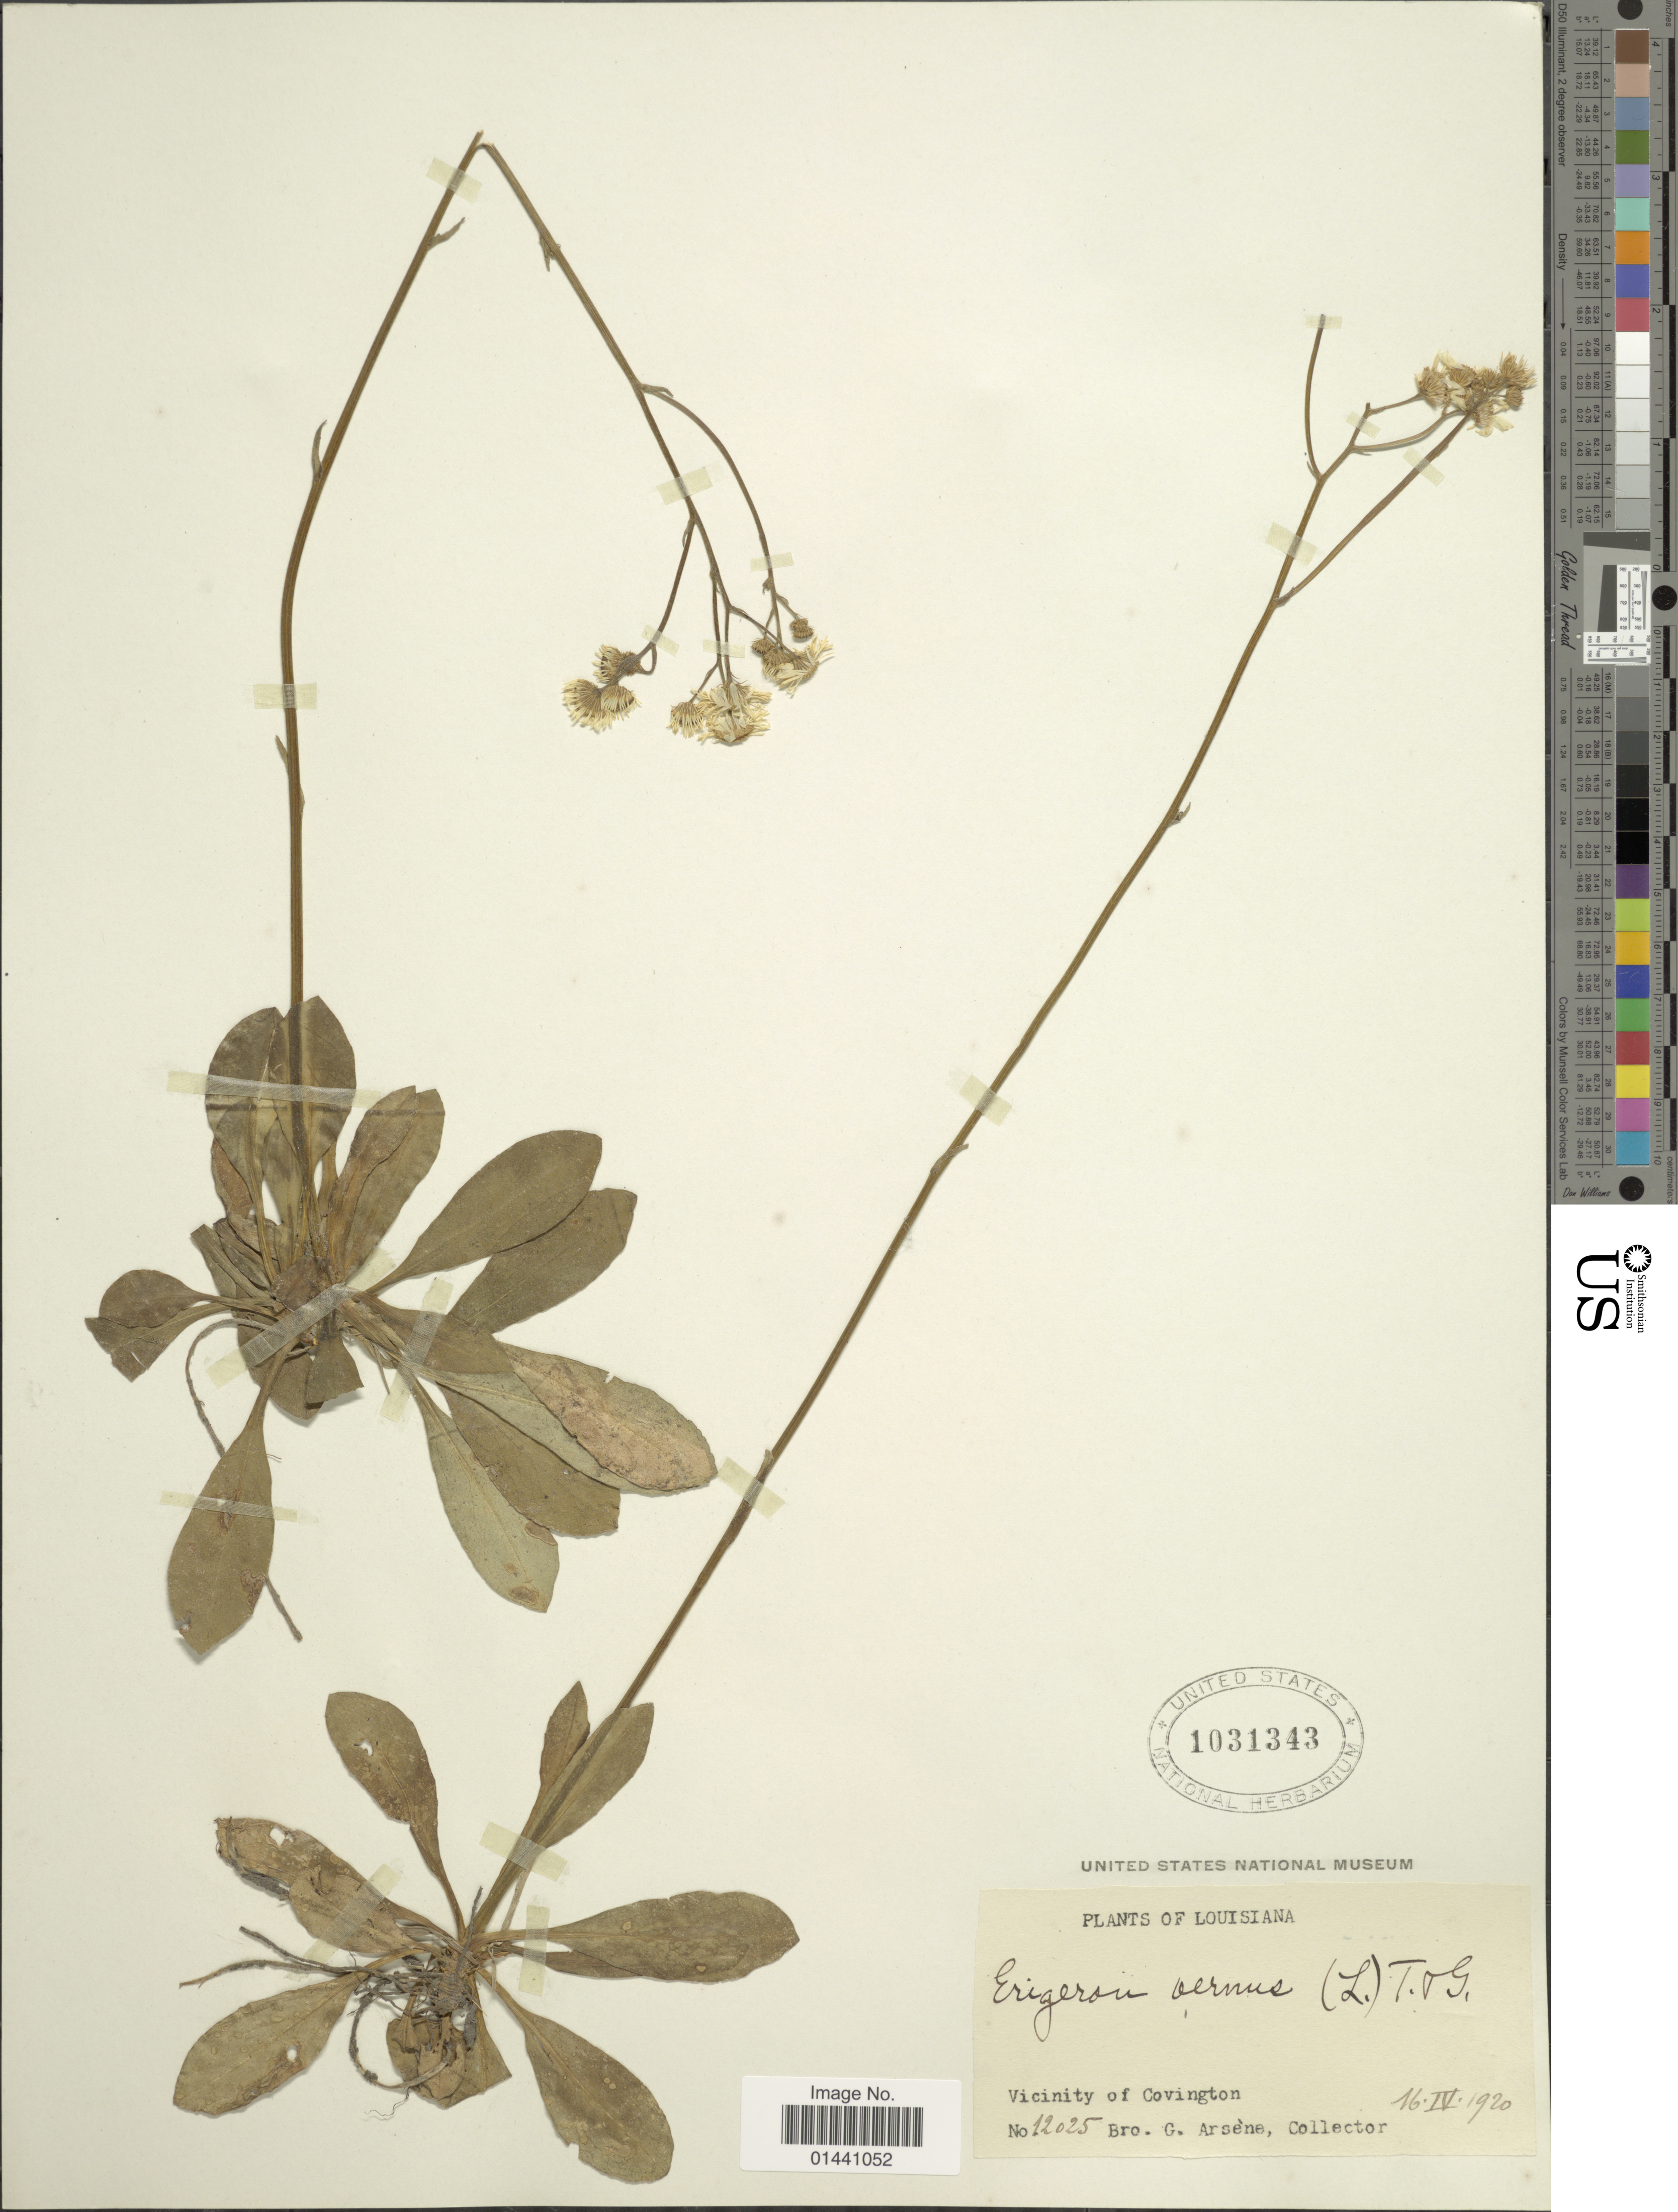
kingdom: Plantae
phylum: Tracheophyta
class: Magnoliopsida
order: Asterales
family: Asteraceae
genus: Erigeron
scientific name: Erigeron vernus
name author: (L.) Torr. & A. Gray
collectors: Bro. G. Arsène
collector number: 12025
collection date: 1920-04-16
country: United States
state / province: Louisiana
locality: Vicinity of Covington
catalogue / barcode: US 1031343